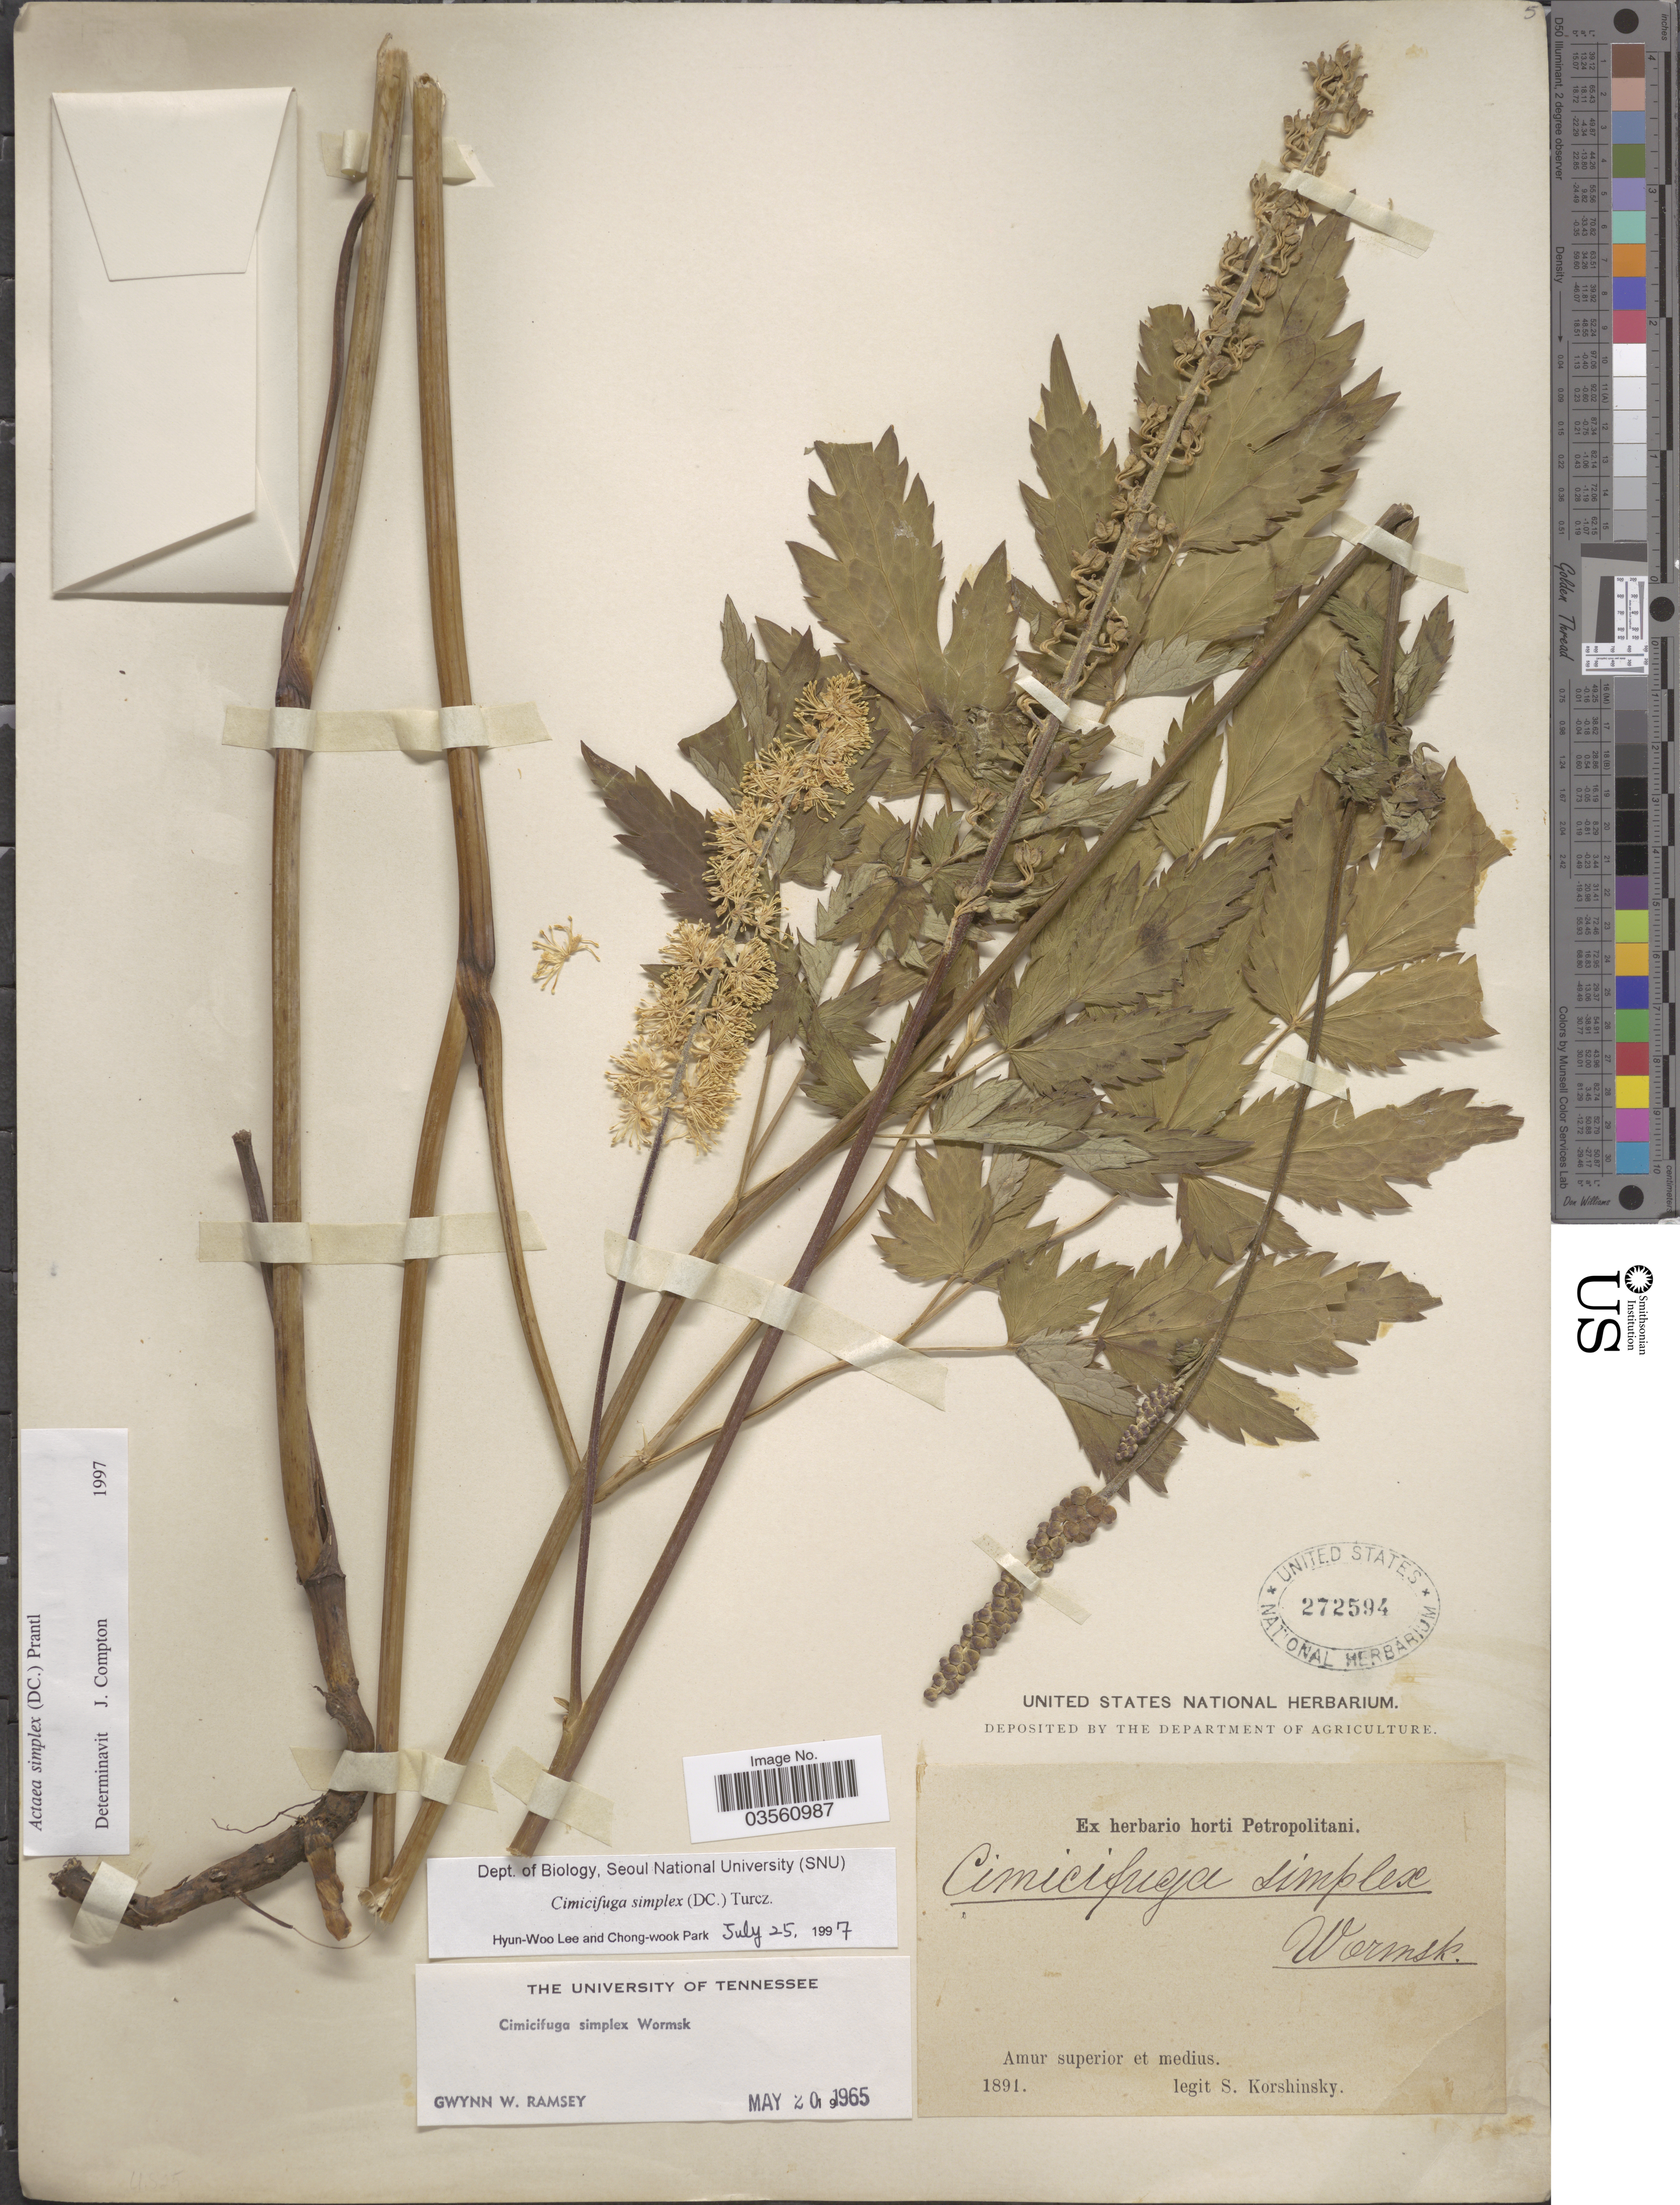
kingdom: Plantae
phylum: Tracheophyta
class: Magnoliopsida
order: Ranunculales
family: Ranunculaceae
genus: Actaea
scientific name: Actaea simplex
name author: (DC.) Wormsk. ex Prantl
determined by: Compton, J. A.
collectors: S. I. Korshinsky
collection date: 1891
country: Russian Federation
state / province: Amur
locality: Amur superior et medius.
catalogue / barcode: US 272594